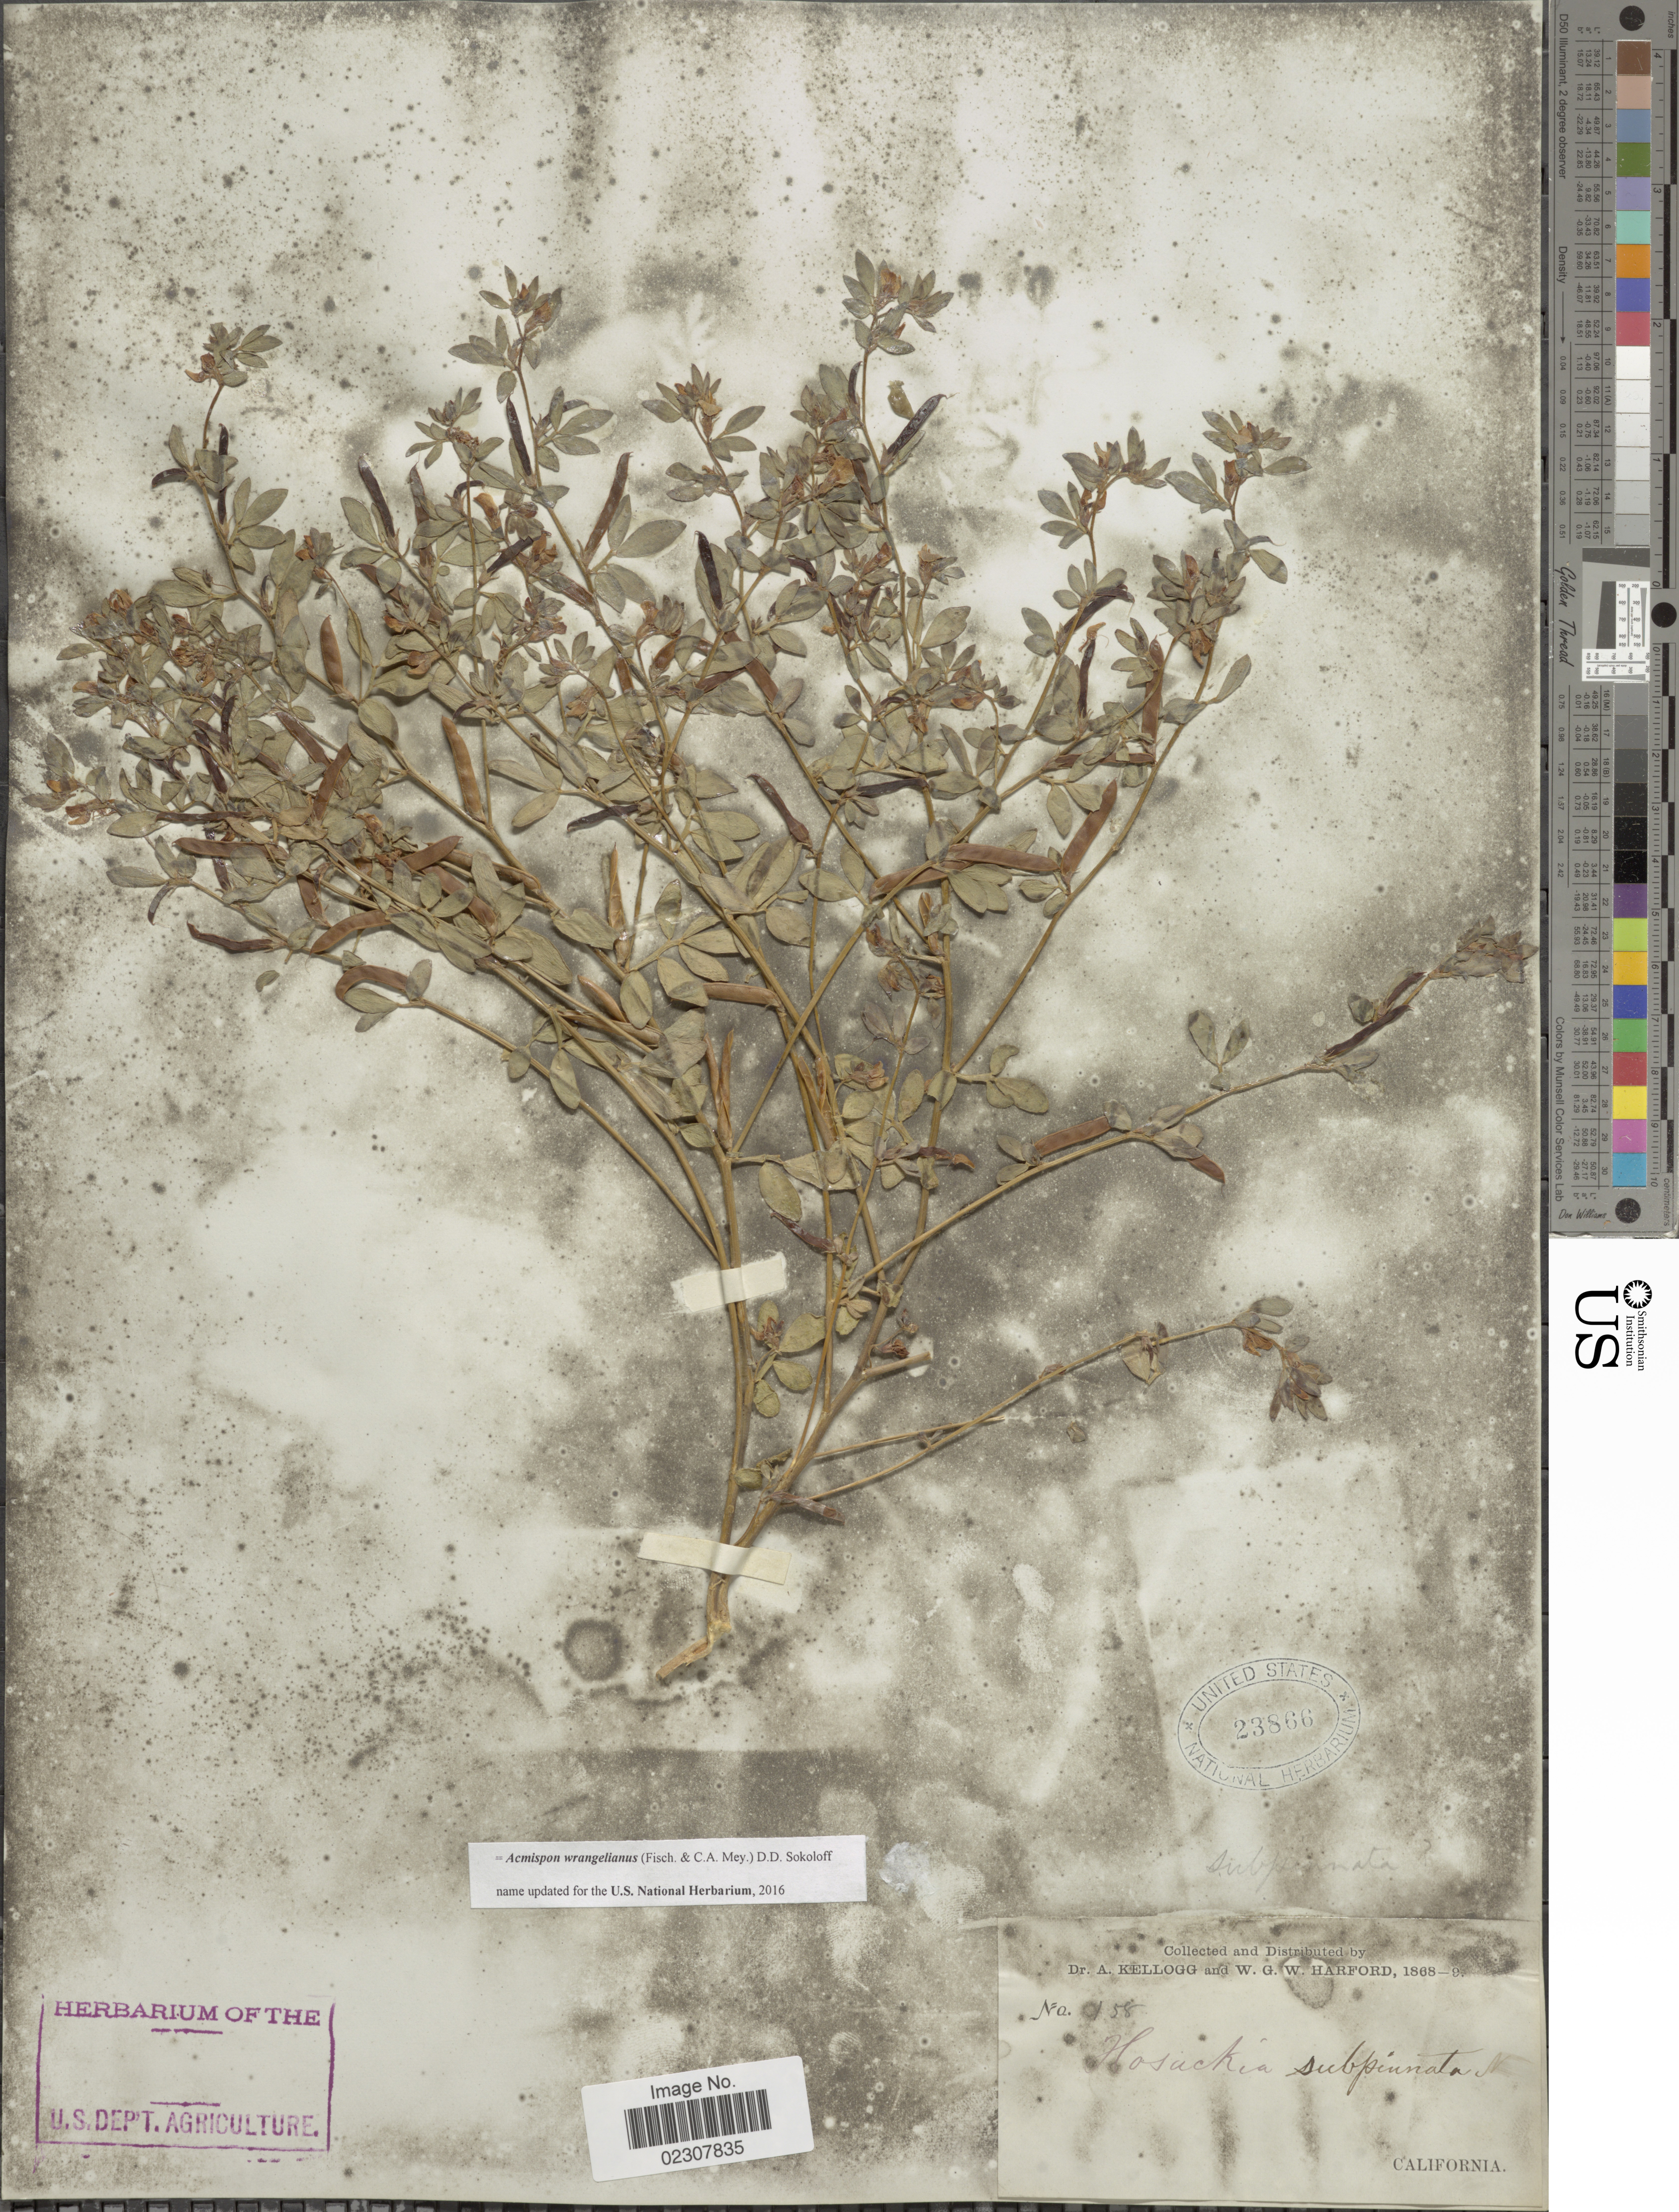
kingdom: Plantae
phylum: Tracheophyta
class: Magnoliopsida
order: Fabales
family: Fabaceae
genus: Acmispon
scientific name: Acmispon wrangelianus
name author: (Fisch. & C.A. Mey.) D.D. Sokoloff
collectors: A. Kellogg & W. G. W. Harford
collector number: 158*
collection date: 1868/1869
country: United States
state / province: California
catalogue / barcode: US 23866